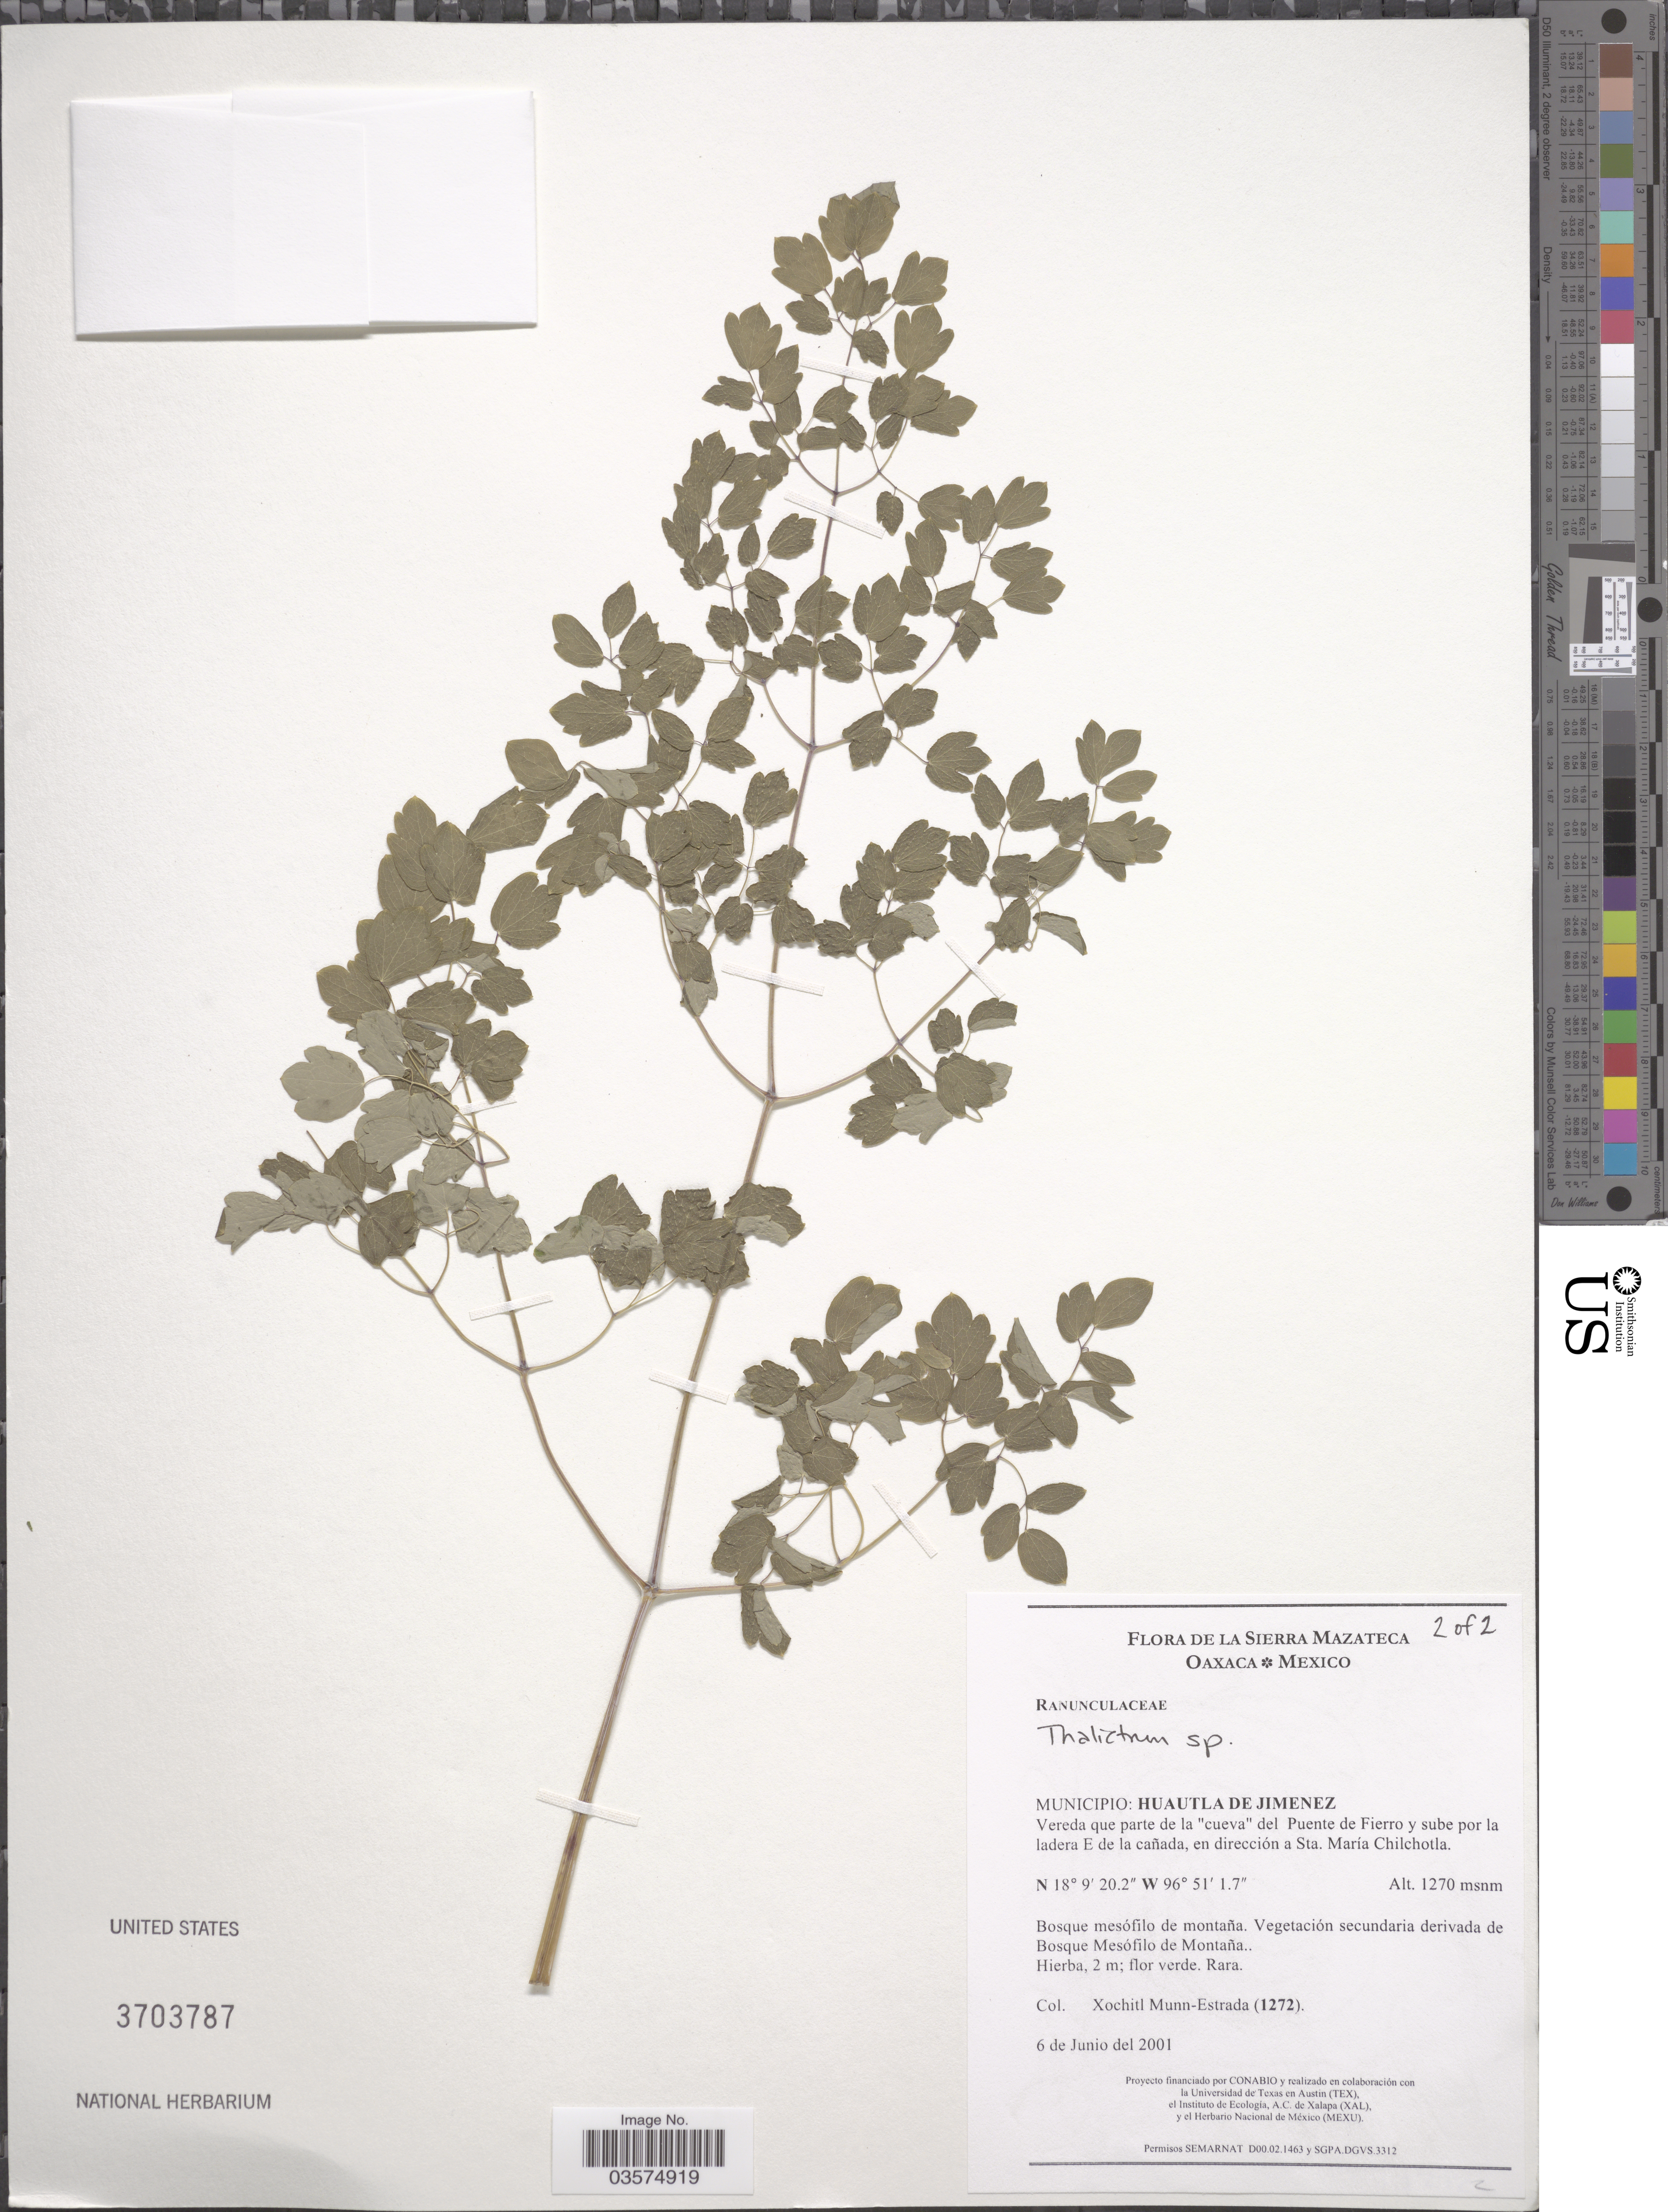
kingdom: Plantae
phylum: Tracheophyta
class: Magnoliopsida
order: Ranunculales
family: Ranunculaceae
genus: Thalictrum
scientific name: Thalictrum sp.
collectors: X. Munn-Estrada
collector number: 1272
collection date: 2001-06-06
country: Mexico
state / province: Oaxaca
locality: La Sierra Mazateca. Municipio: Huautla de Jimenez. Vereda que parte de la "cueva" del Puente de Fierro y sube por la ladera E de la cañada, en dirección a Sta. María Chilchotla.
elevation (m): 1270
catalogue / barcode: US 3703787